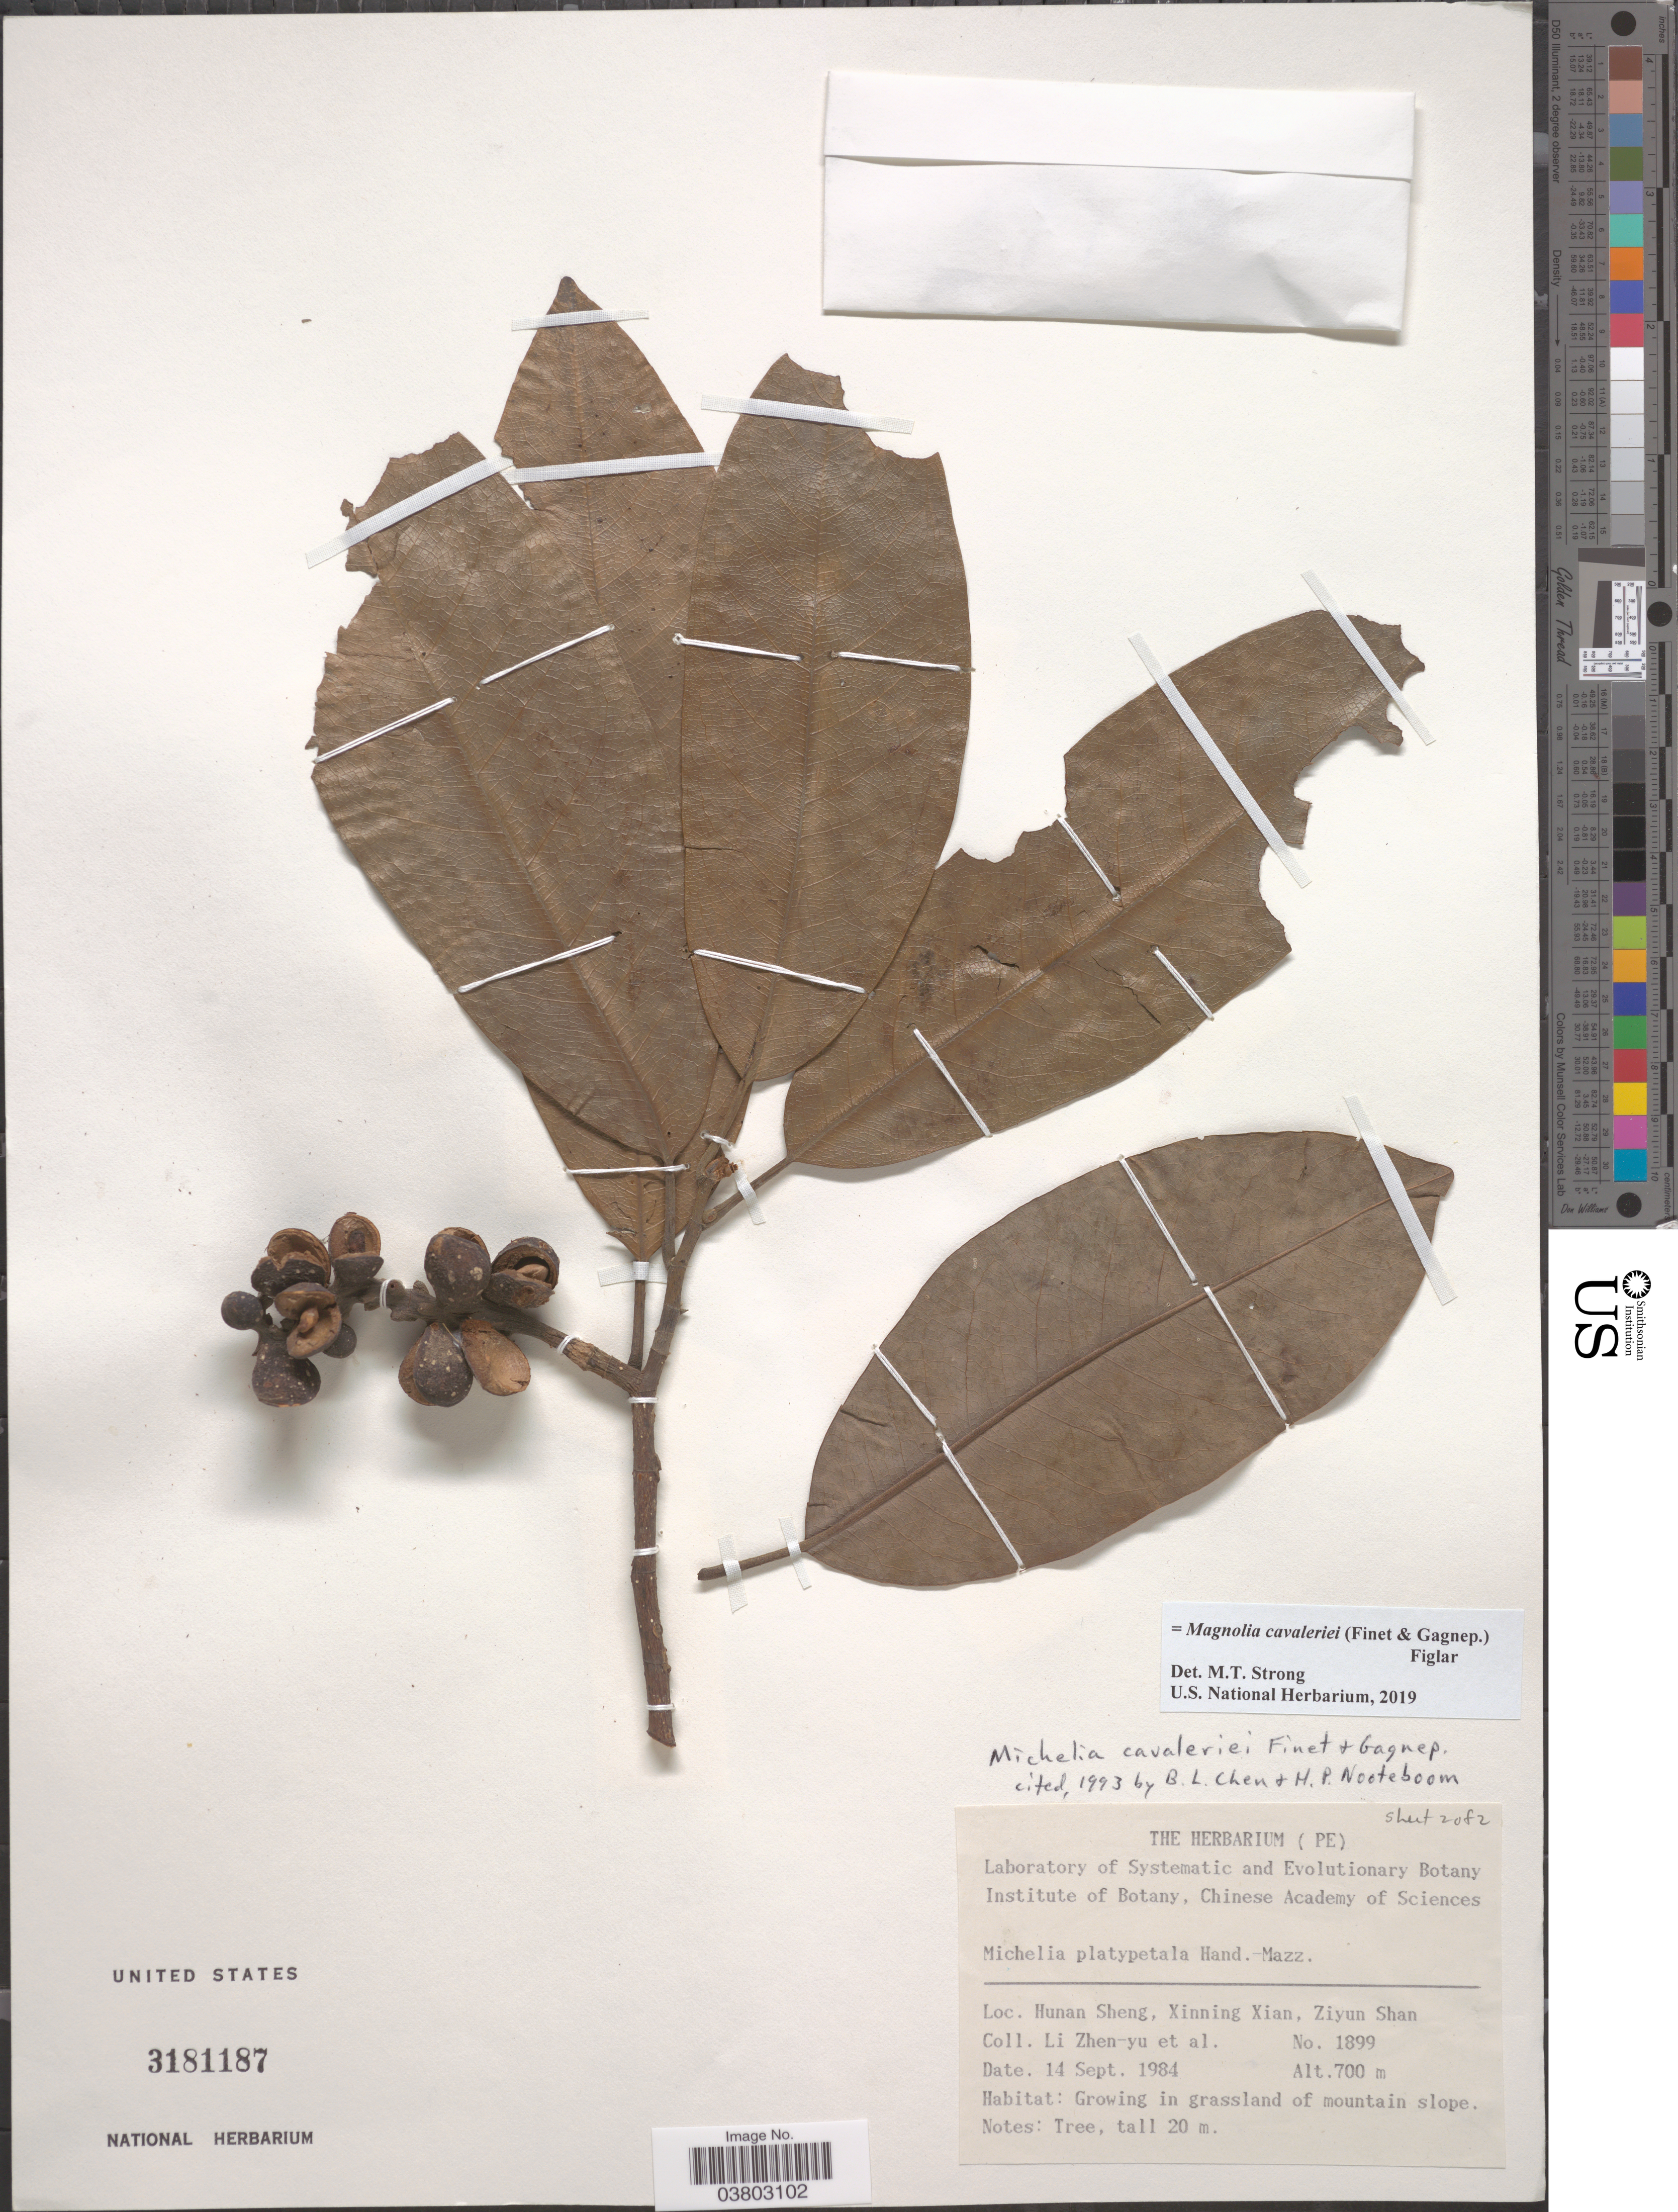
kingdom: Plantae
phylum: Tracheophyta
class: Magnoliopsida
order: Magnoliales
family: Magnoliaceae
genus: Magnolia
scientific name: Magnolia cavaleriei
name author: (Finet & Gagnep.) Figlar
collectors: L. Zhen-yu & et al.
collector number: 1899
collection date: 1984-09-14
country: China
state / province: Hunan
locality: Hunan Sheng, Xinning Xian, Ziyum Shan. In grassland of mountain slope.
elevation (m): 700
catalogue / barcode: US 3181187